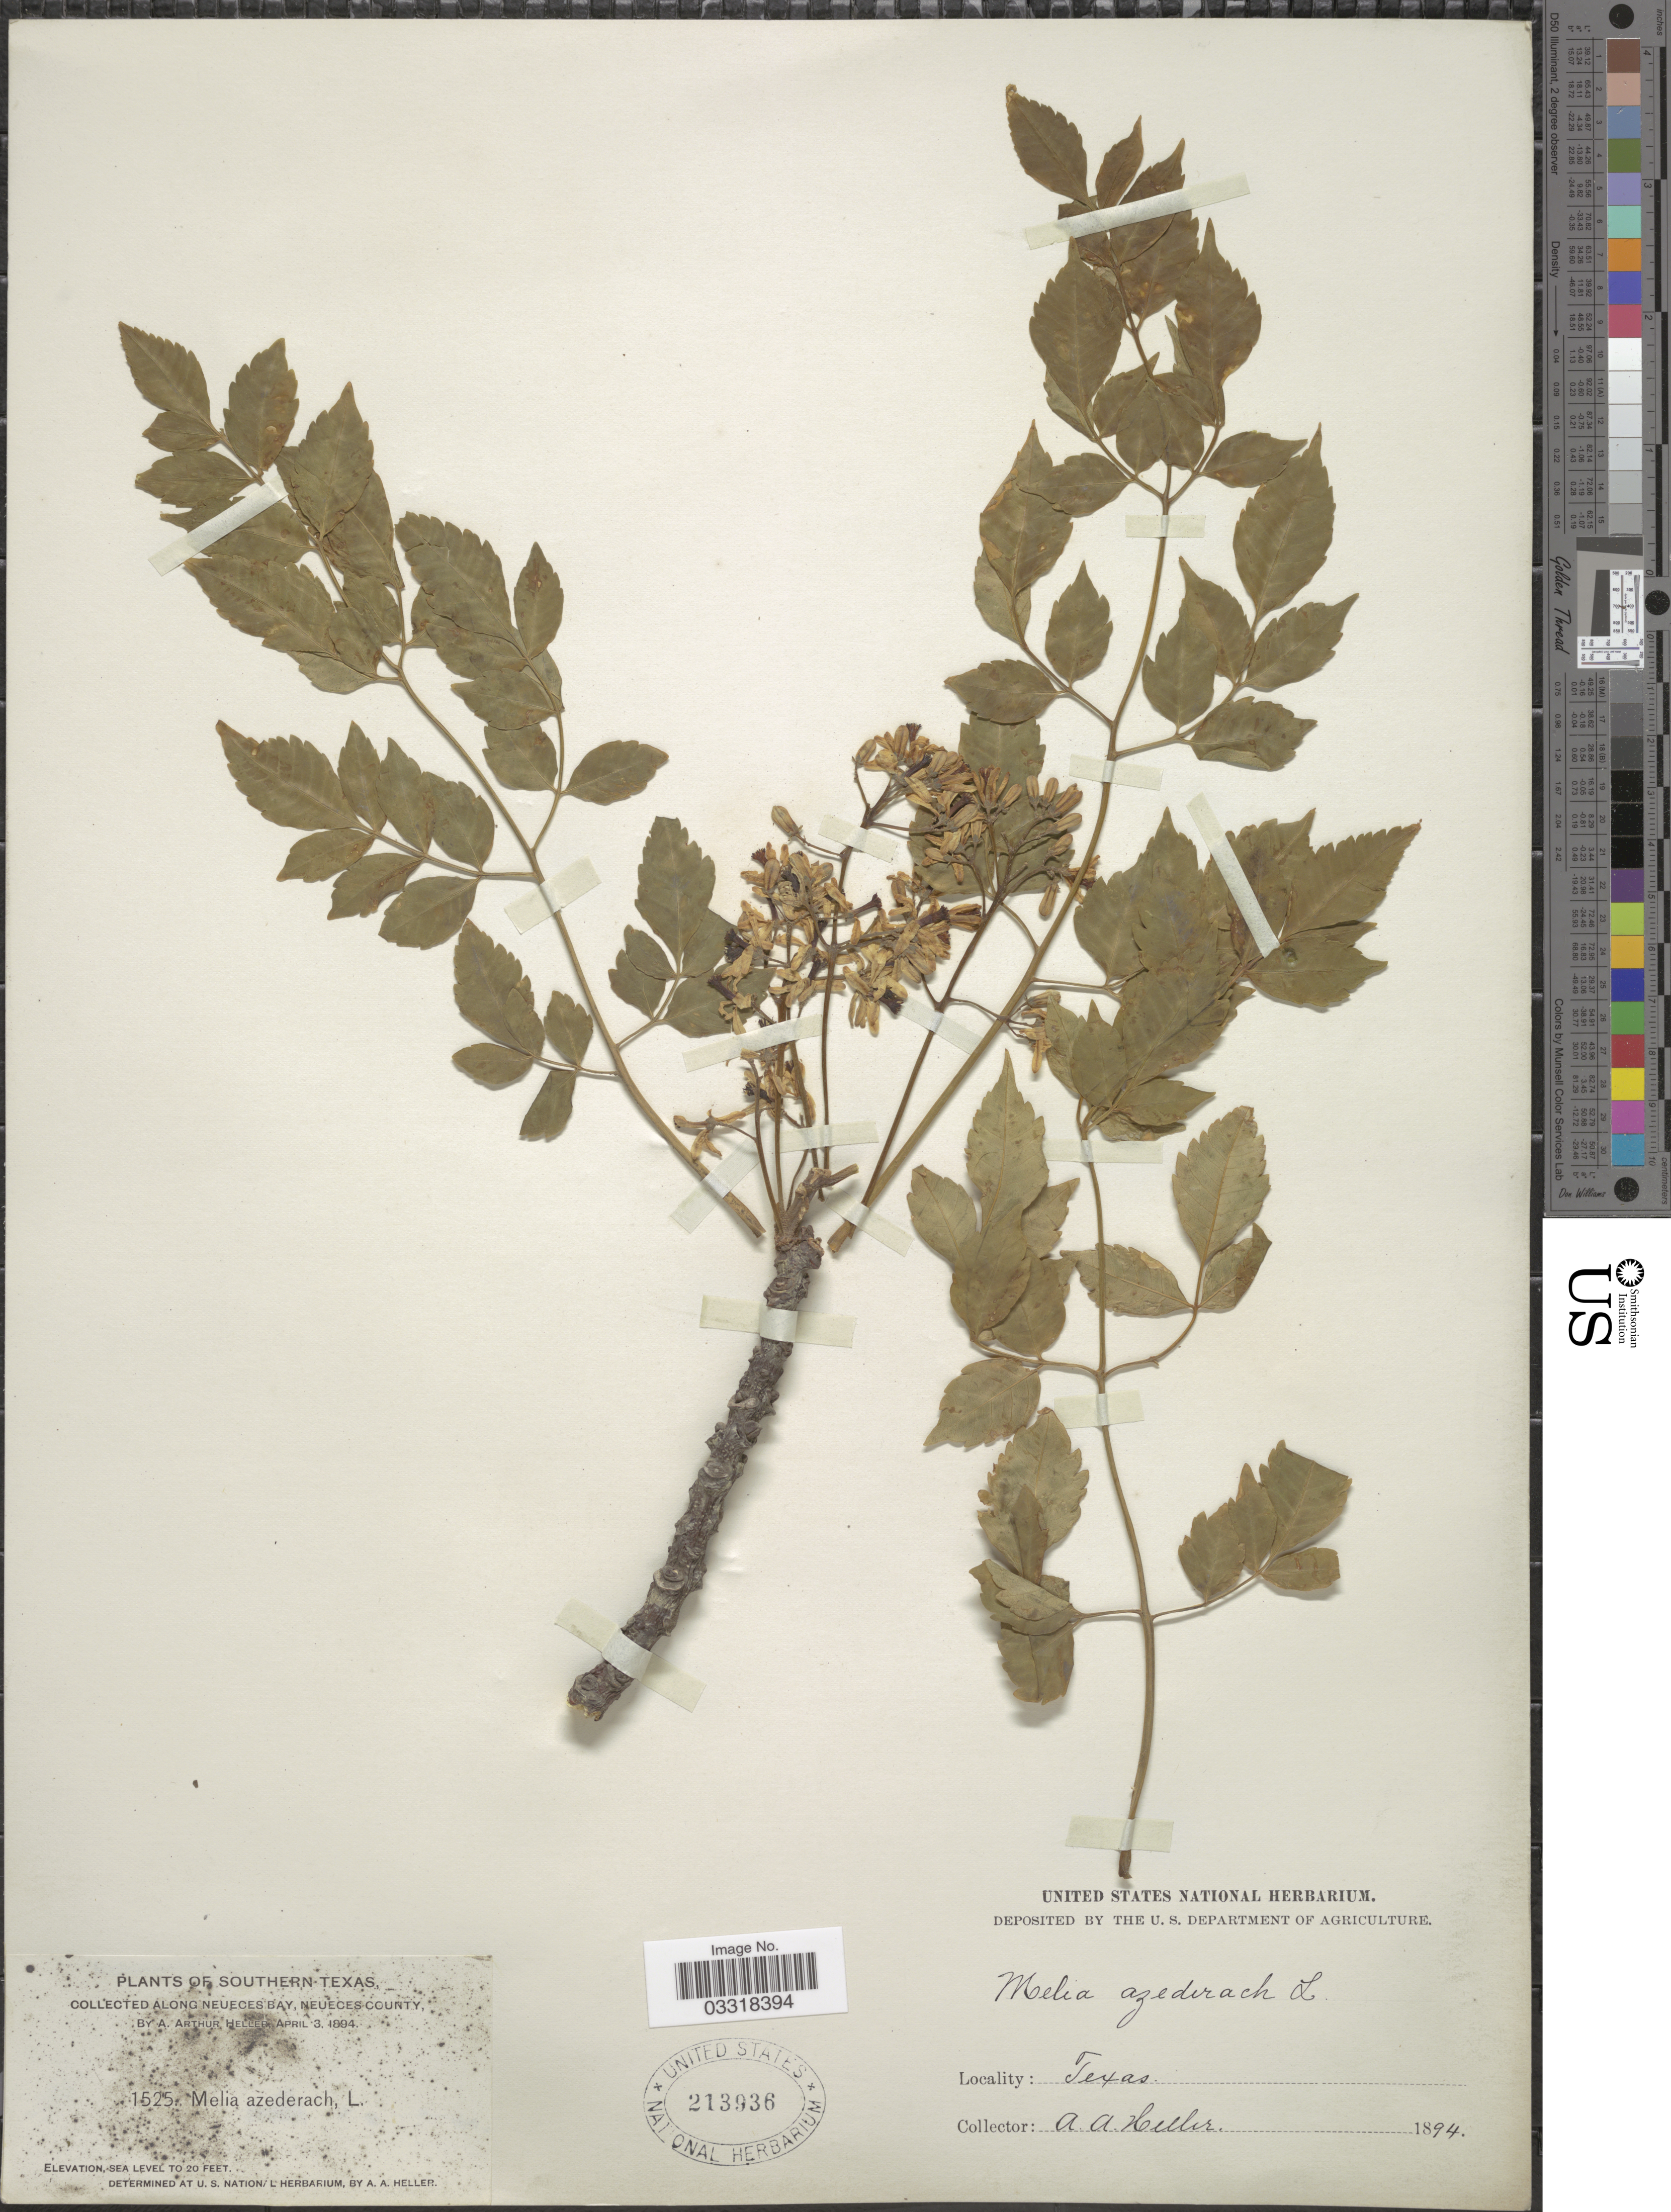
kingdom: Plantae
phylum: Tracheophyta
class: Magnoliopsida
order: Sapindales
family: Meliaceae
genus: Melia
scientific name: Melia azedarach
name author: L.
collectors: A. A. Heller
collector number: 1525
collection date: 1894-04-03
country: United States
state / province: Texas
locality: Southern Texas. Along Neueces Bay, Neueces County.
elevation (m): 0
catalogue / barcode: US 213936